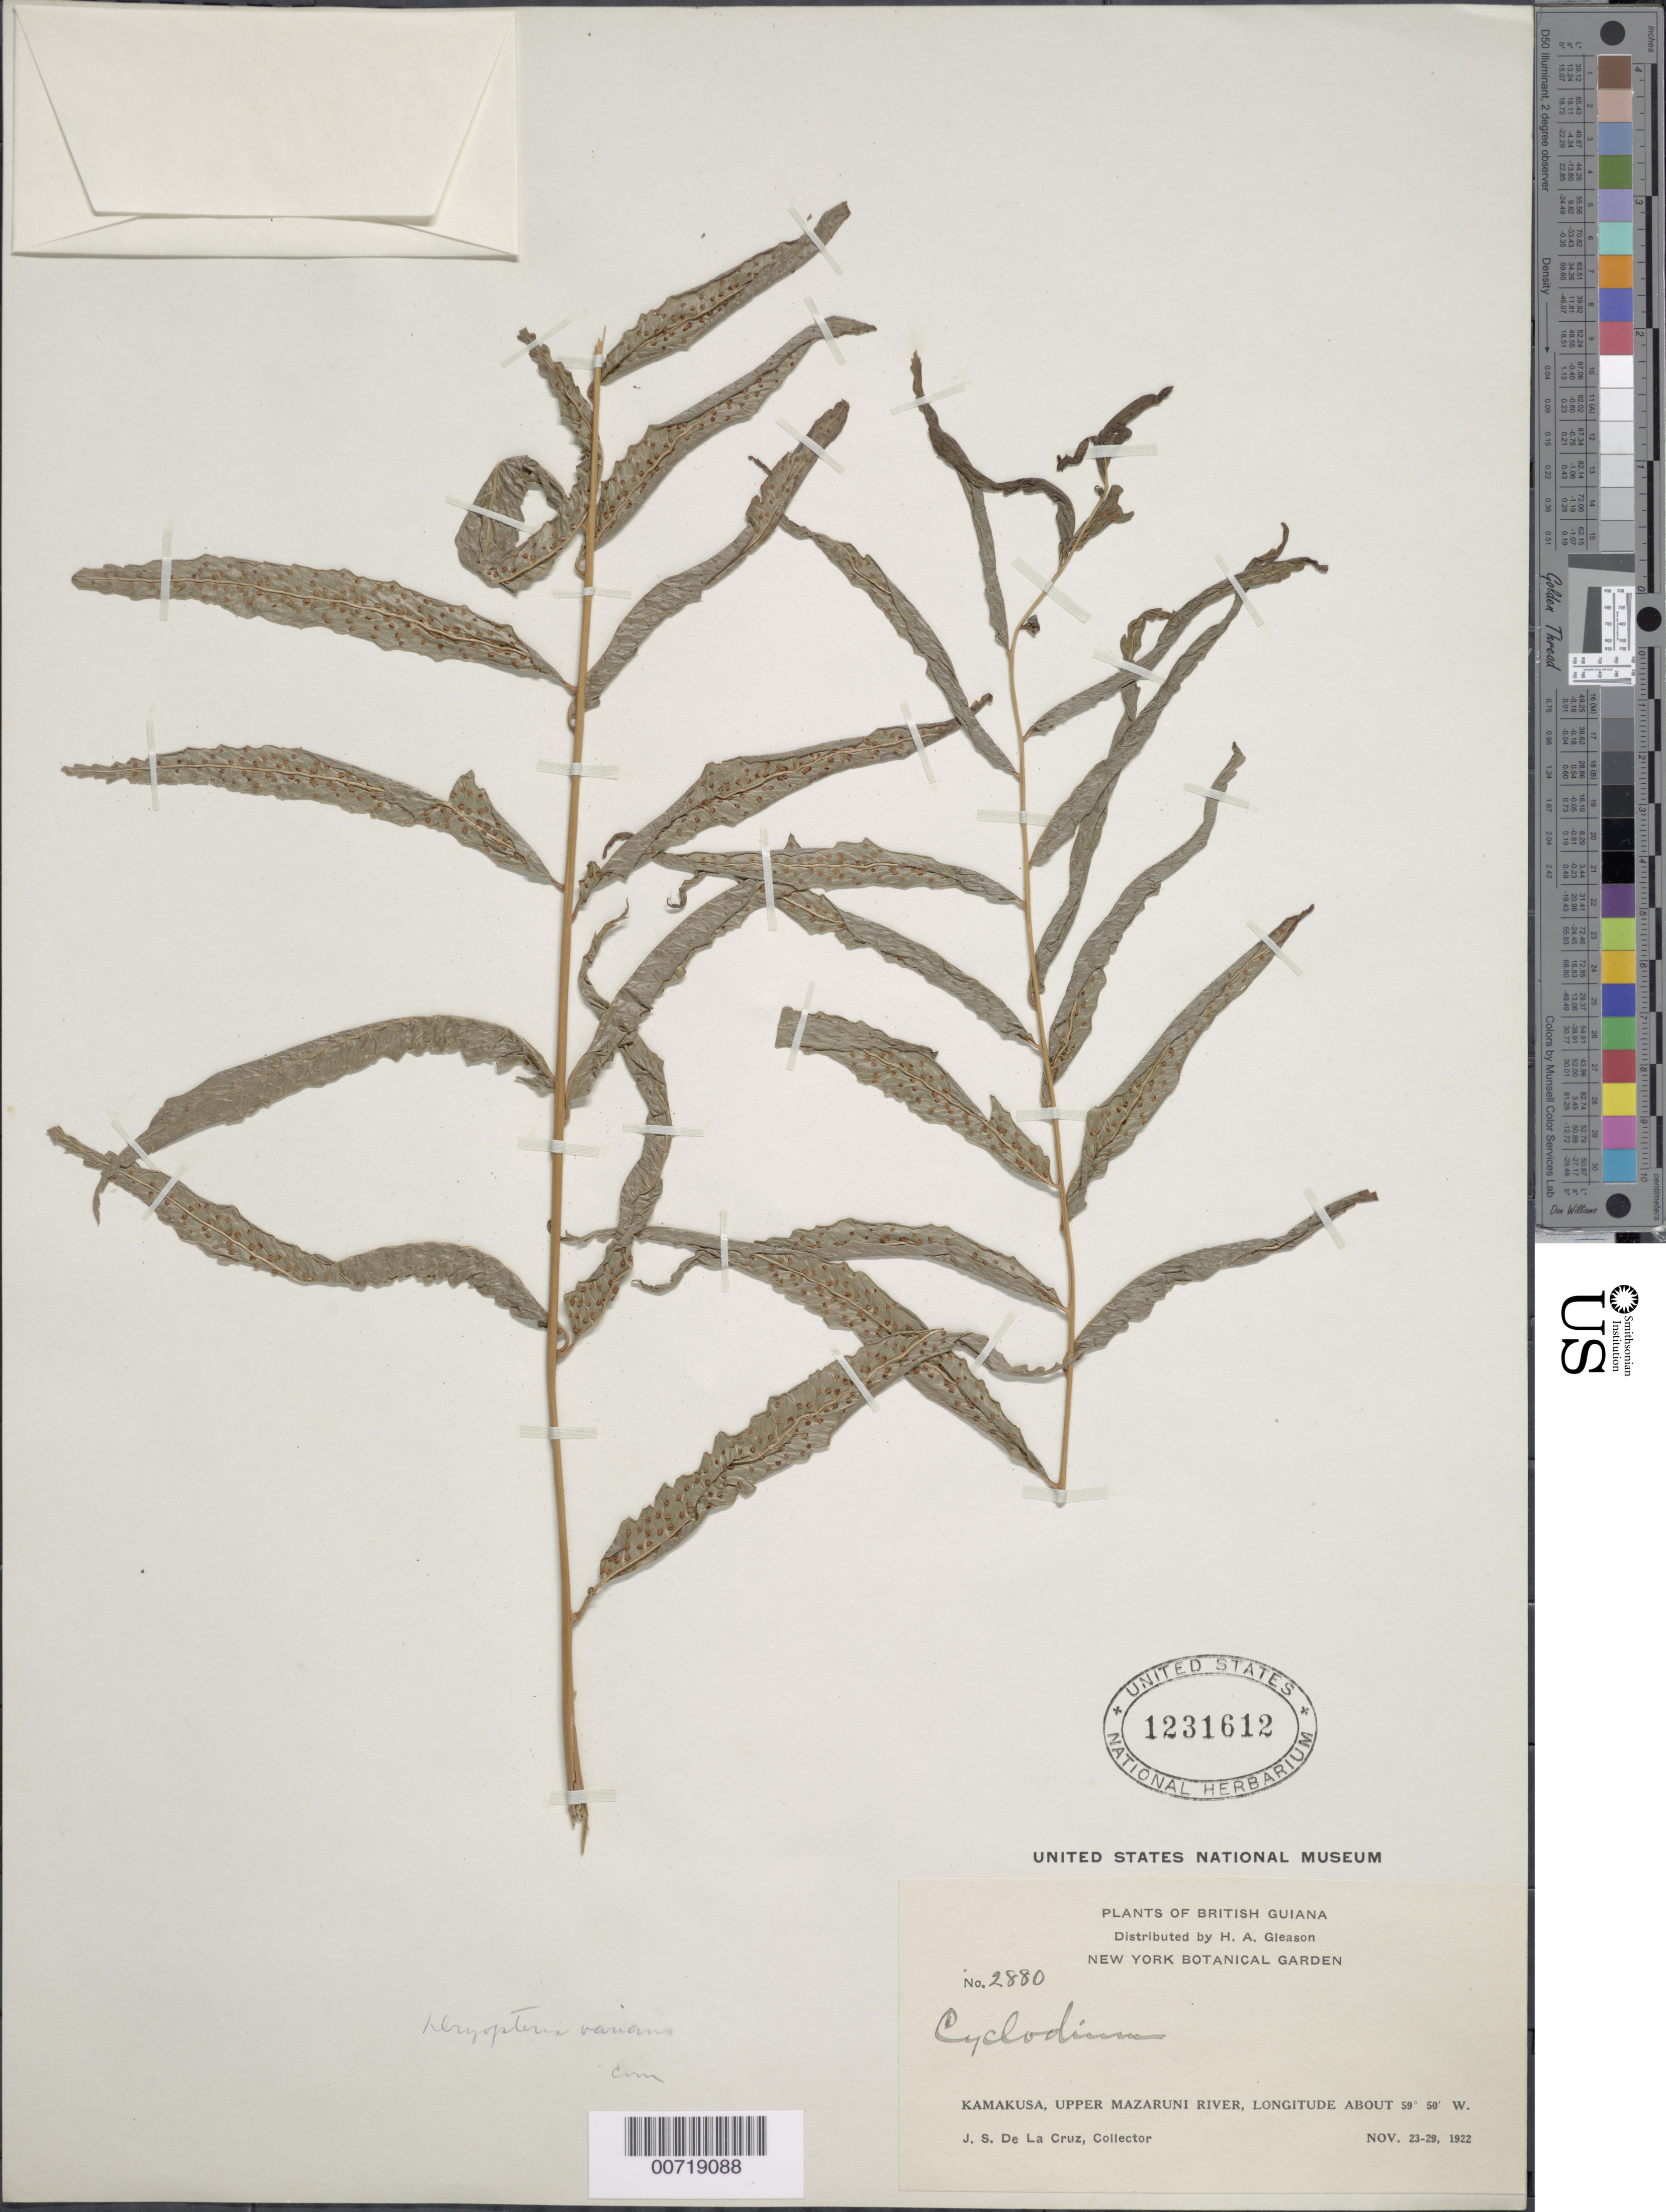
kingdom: Plantae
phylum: Tracheophyta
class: Polypodiopsida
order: Polypodiales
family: Dryopteridaceae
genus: Cyclodium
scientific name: Cyclodium varians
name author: (Fée) A.R. Sm.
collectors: J. S. de la Cruz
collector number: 2880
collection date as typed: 23-Nov-22 to 29-Nov-22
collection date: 1922-11-23/1922-11-29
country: Guyana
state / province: Cuyuni-Mazaruni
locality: Kamakusa, Upper Mazaruni R.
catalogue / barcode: US 1231612